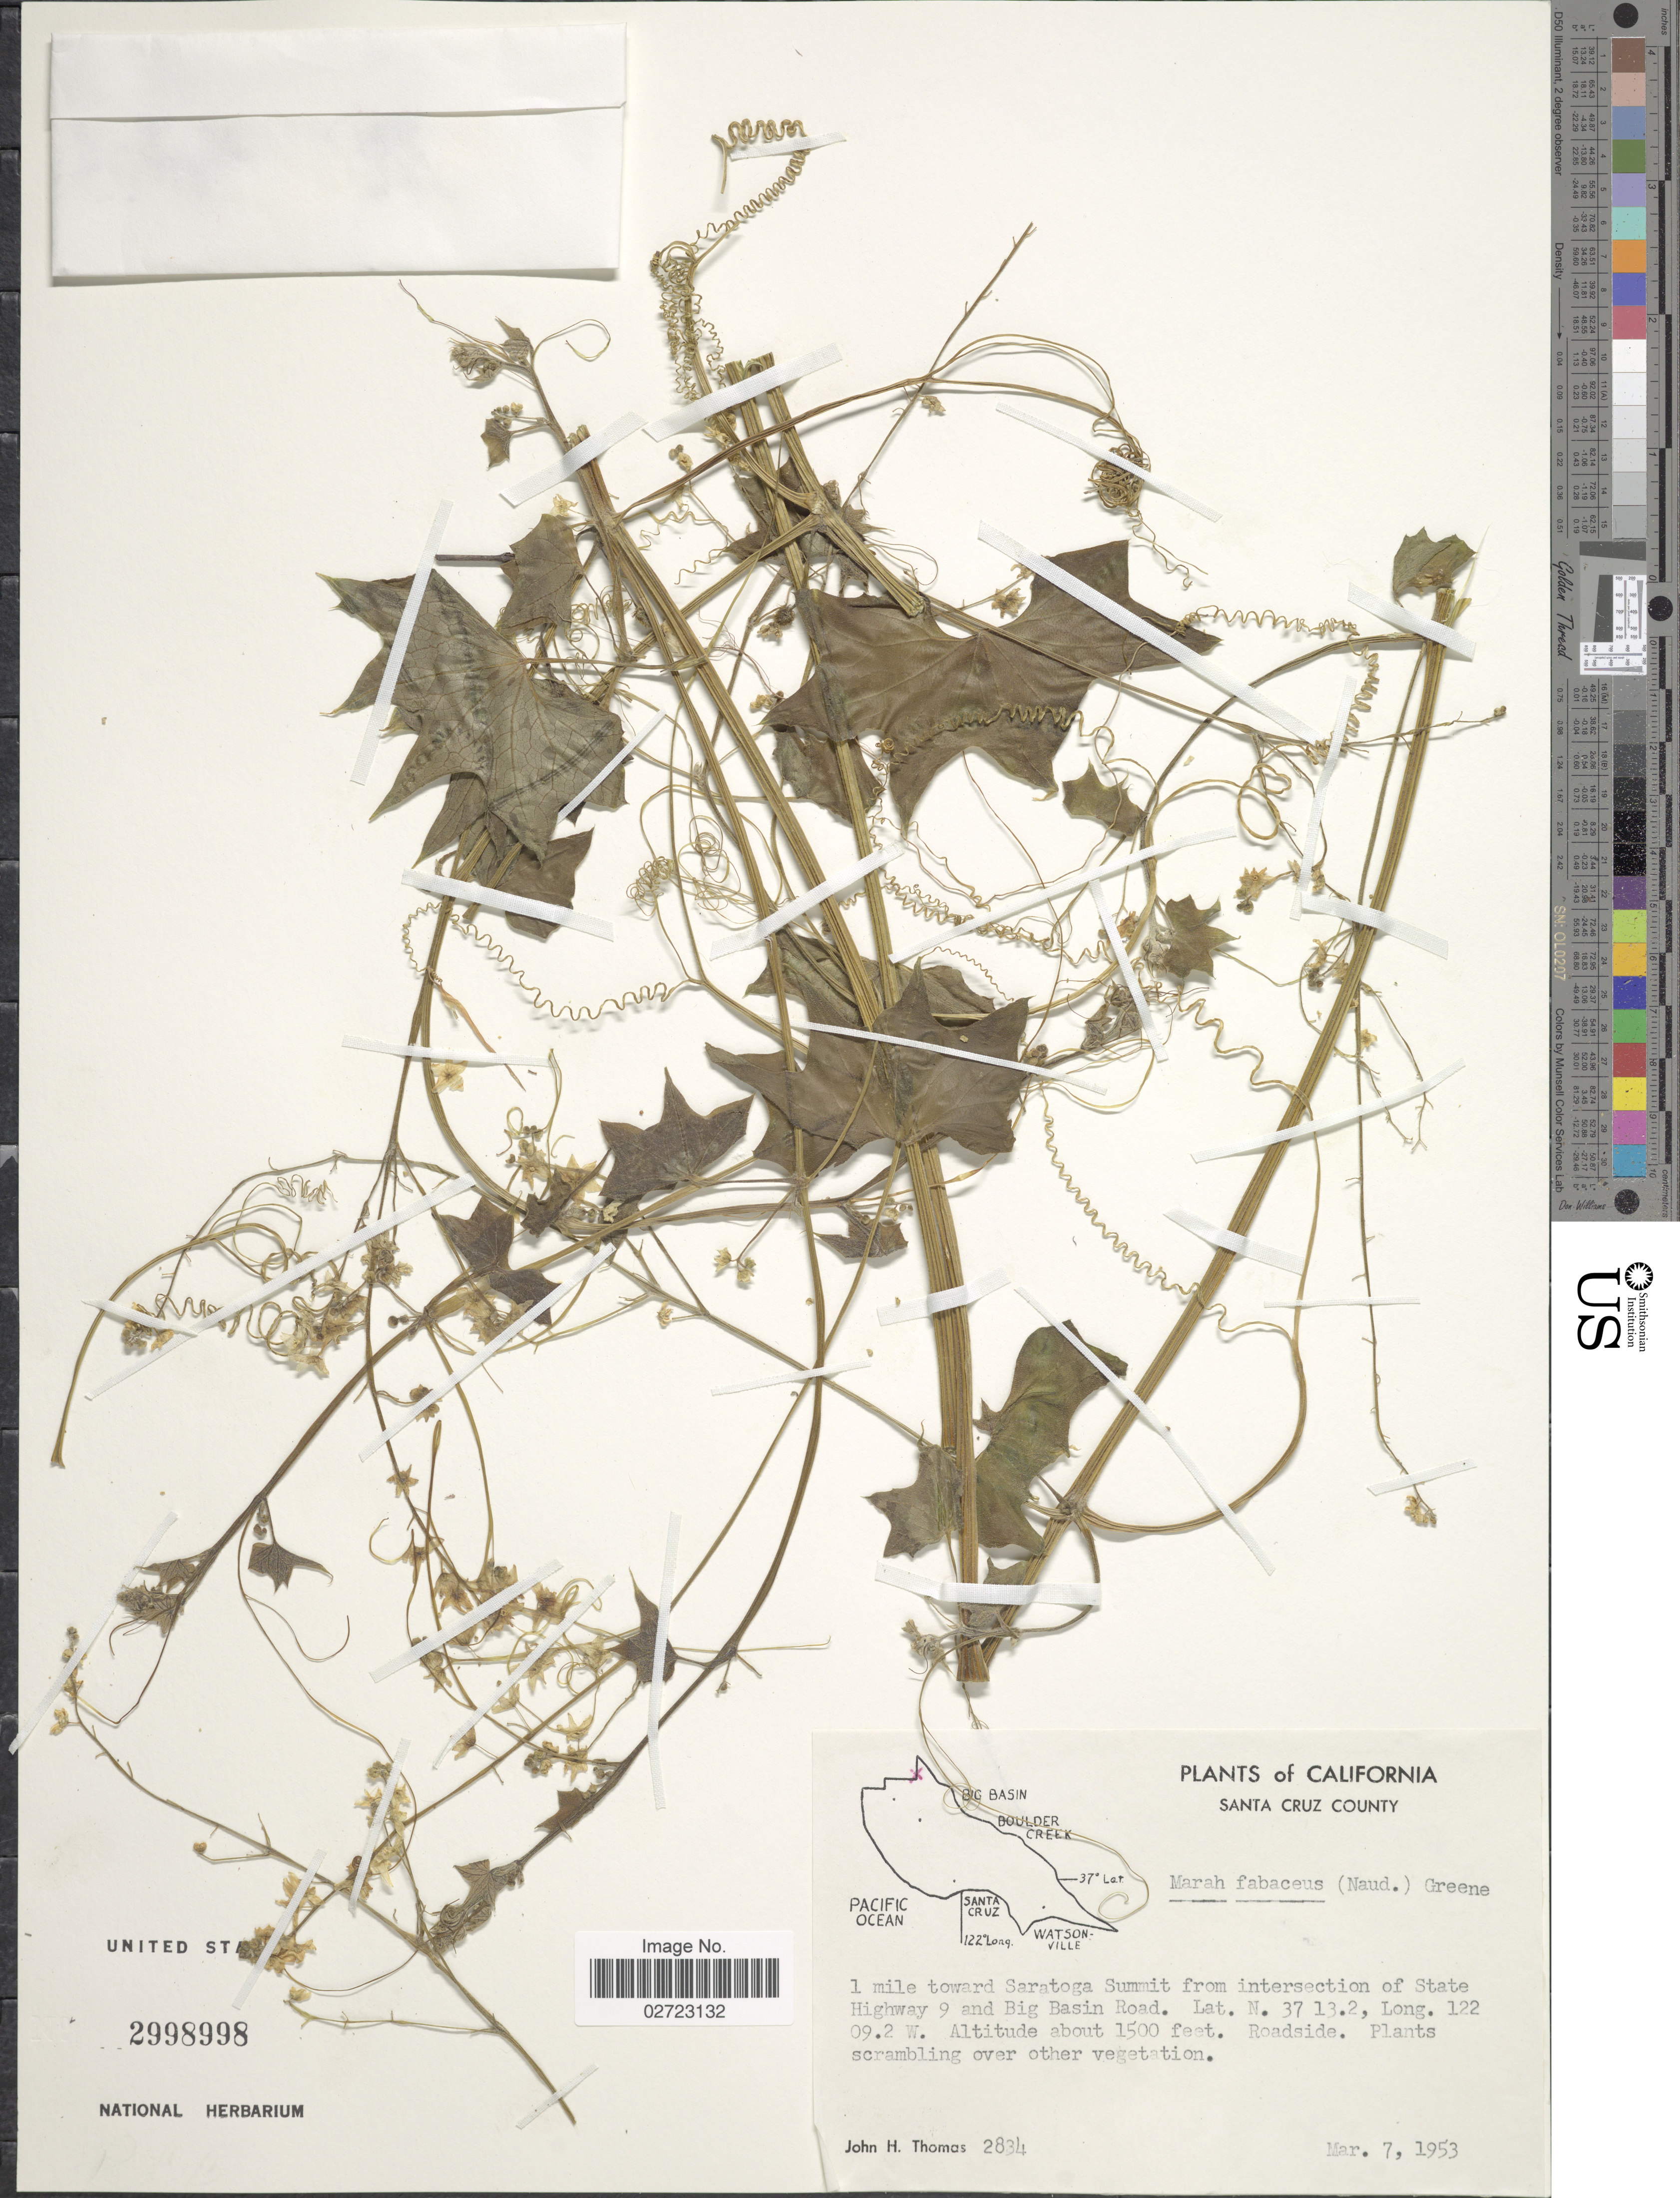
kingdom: Plantae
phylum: Tracheophyta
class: Magnoliopsida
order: Cucurbitales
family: Cucurbitaceae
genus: Marah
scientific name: Marah fabacea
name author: (Naudin) Greene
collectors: J. H. Thomas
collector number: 2834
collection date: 1953-03-07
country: United States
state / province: California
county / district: Santa Cruz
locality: Santa Cruz County, 1 mile toward Saratoga Summit from intersection of State Highway 9 and Big Basin Road, roadside.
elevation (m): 457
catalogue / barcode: US 2998998